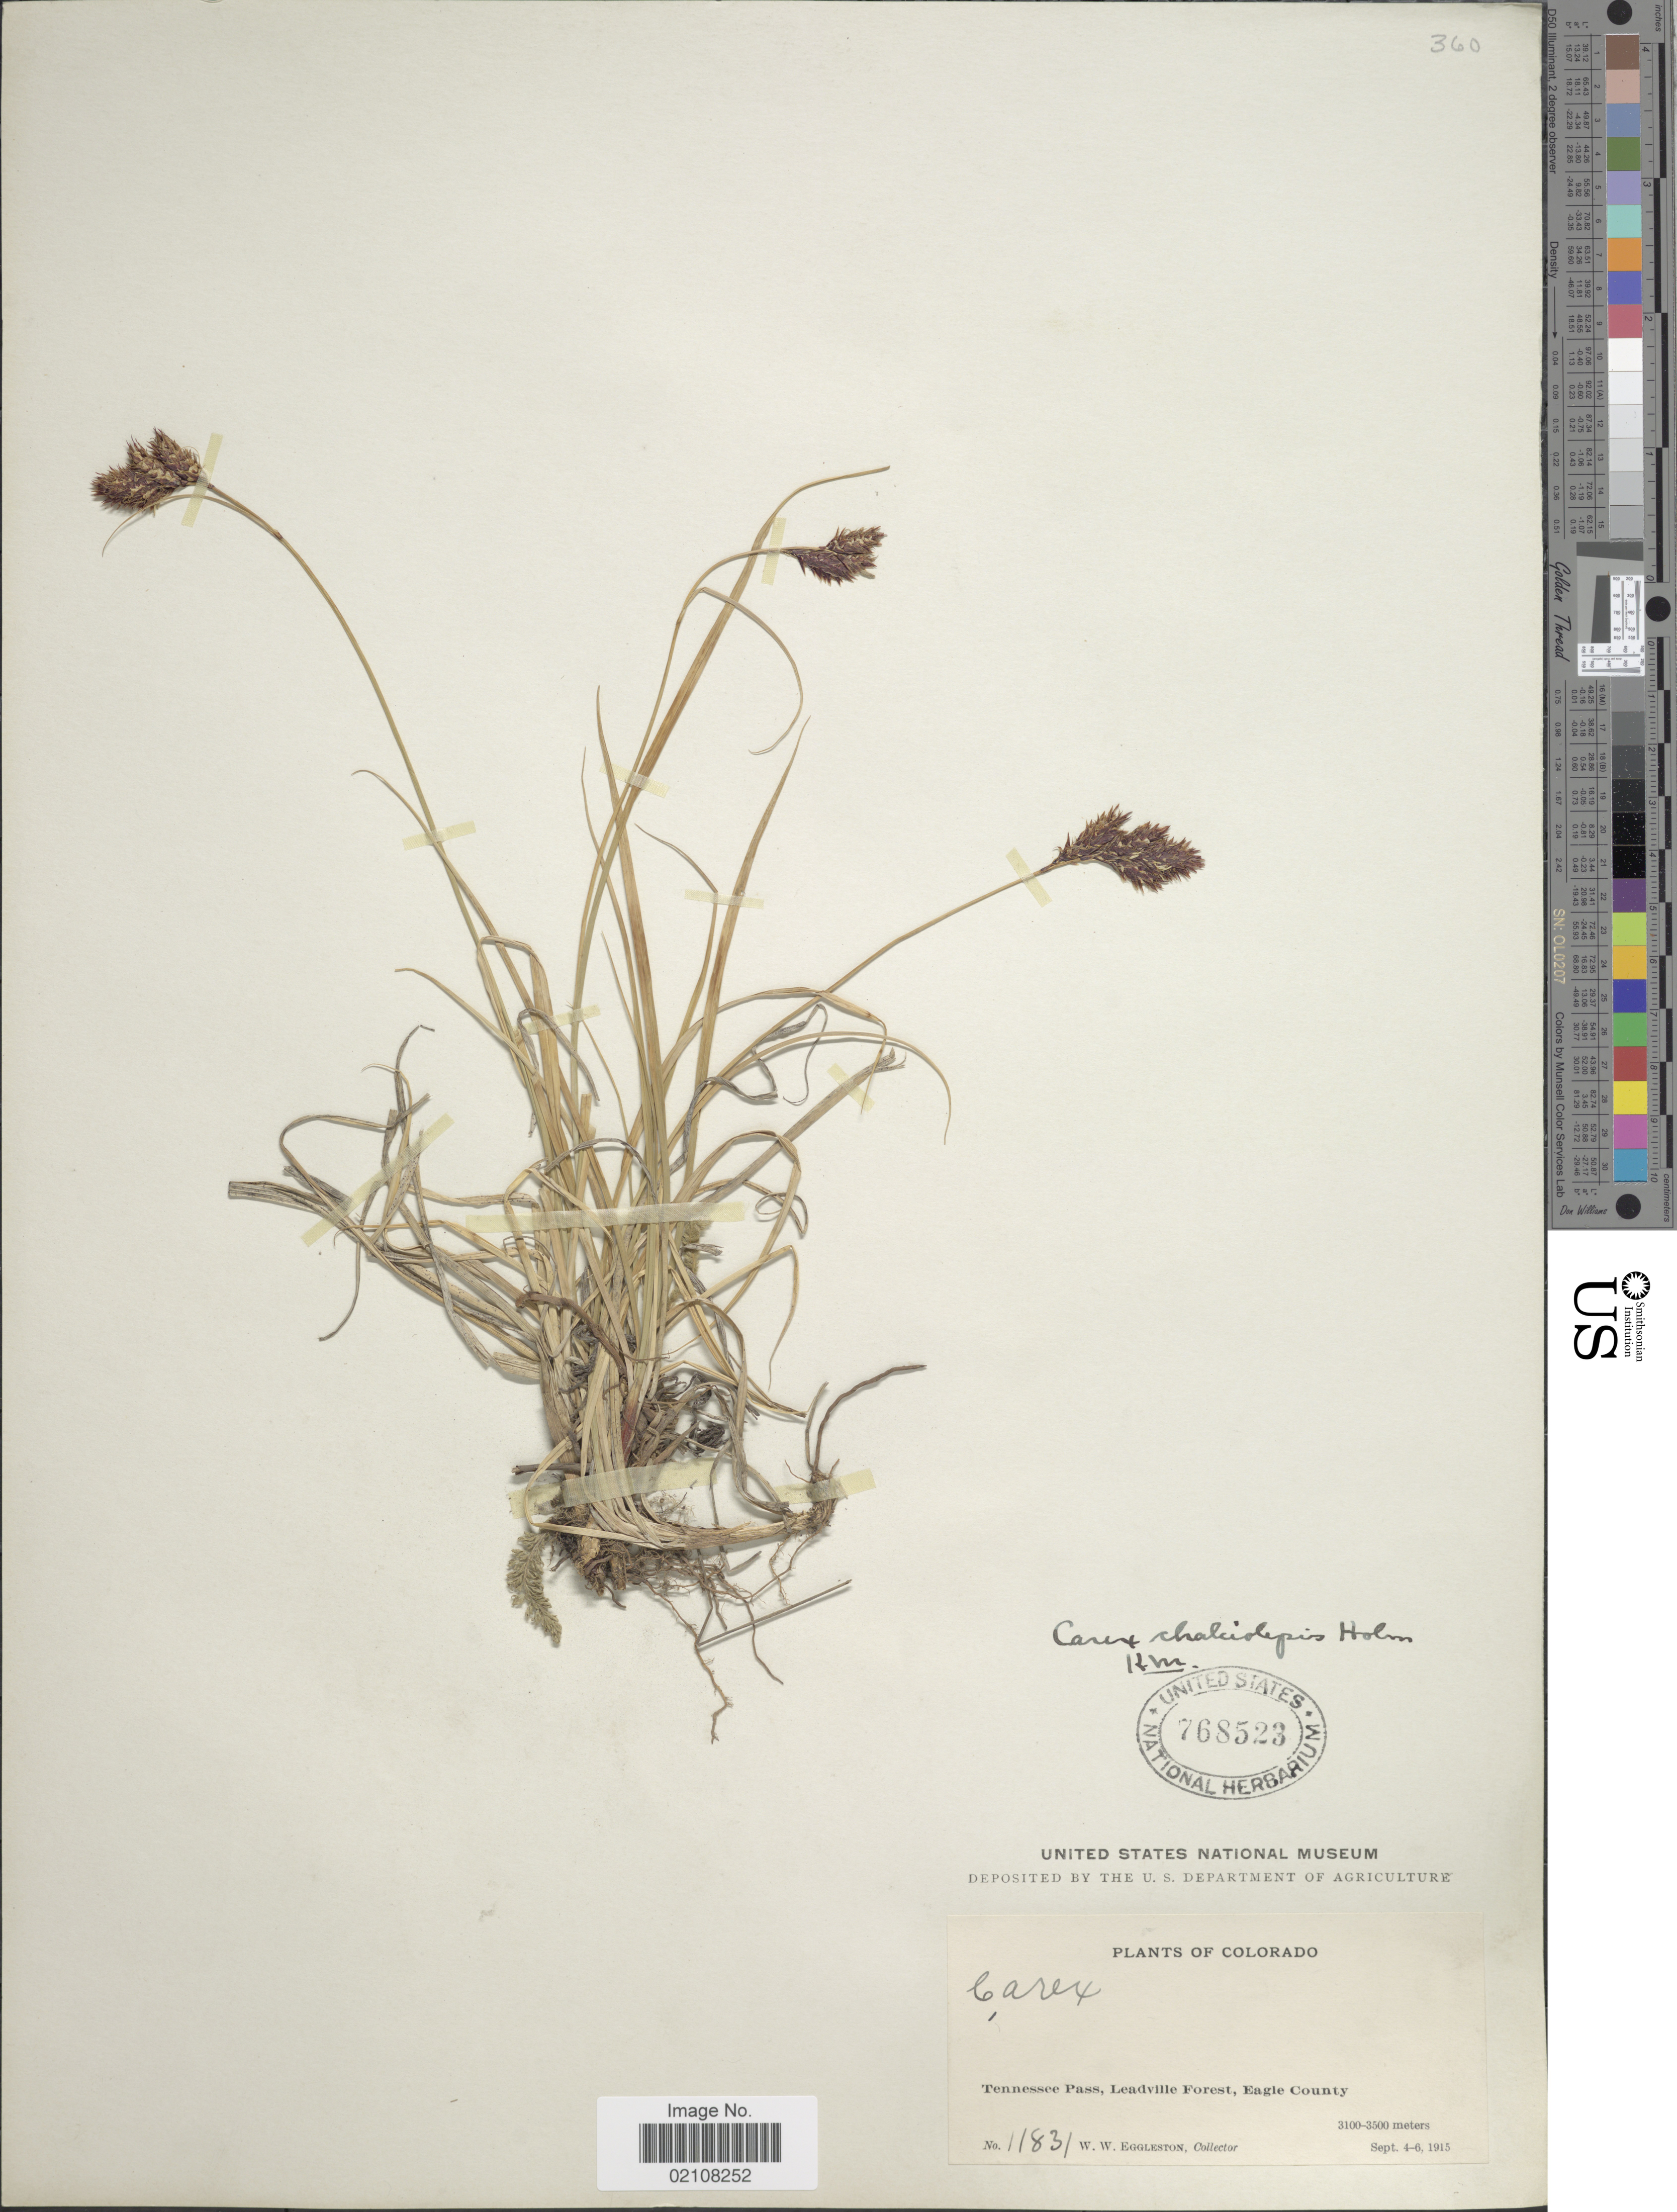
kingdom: Plantae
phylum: Tracheophyta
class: Liliopsida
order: Poales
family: Cyperaceae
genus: Carex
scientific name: Carex chalciolepis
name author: Holm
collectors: W. W. Eggleston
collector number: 11831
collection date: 1915-09-04/1915-09-06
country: United States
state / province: Colorado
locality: Tennessee Pass, Leadville Forest, Eagle County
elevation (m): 3100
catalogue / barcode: US 768523